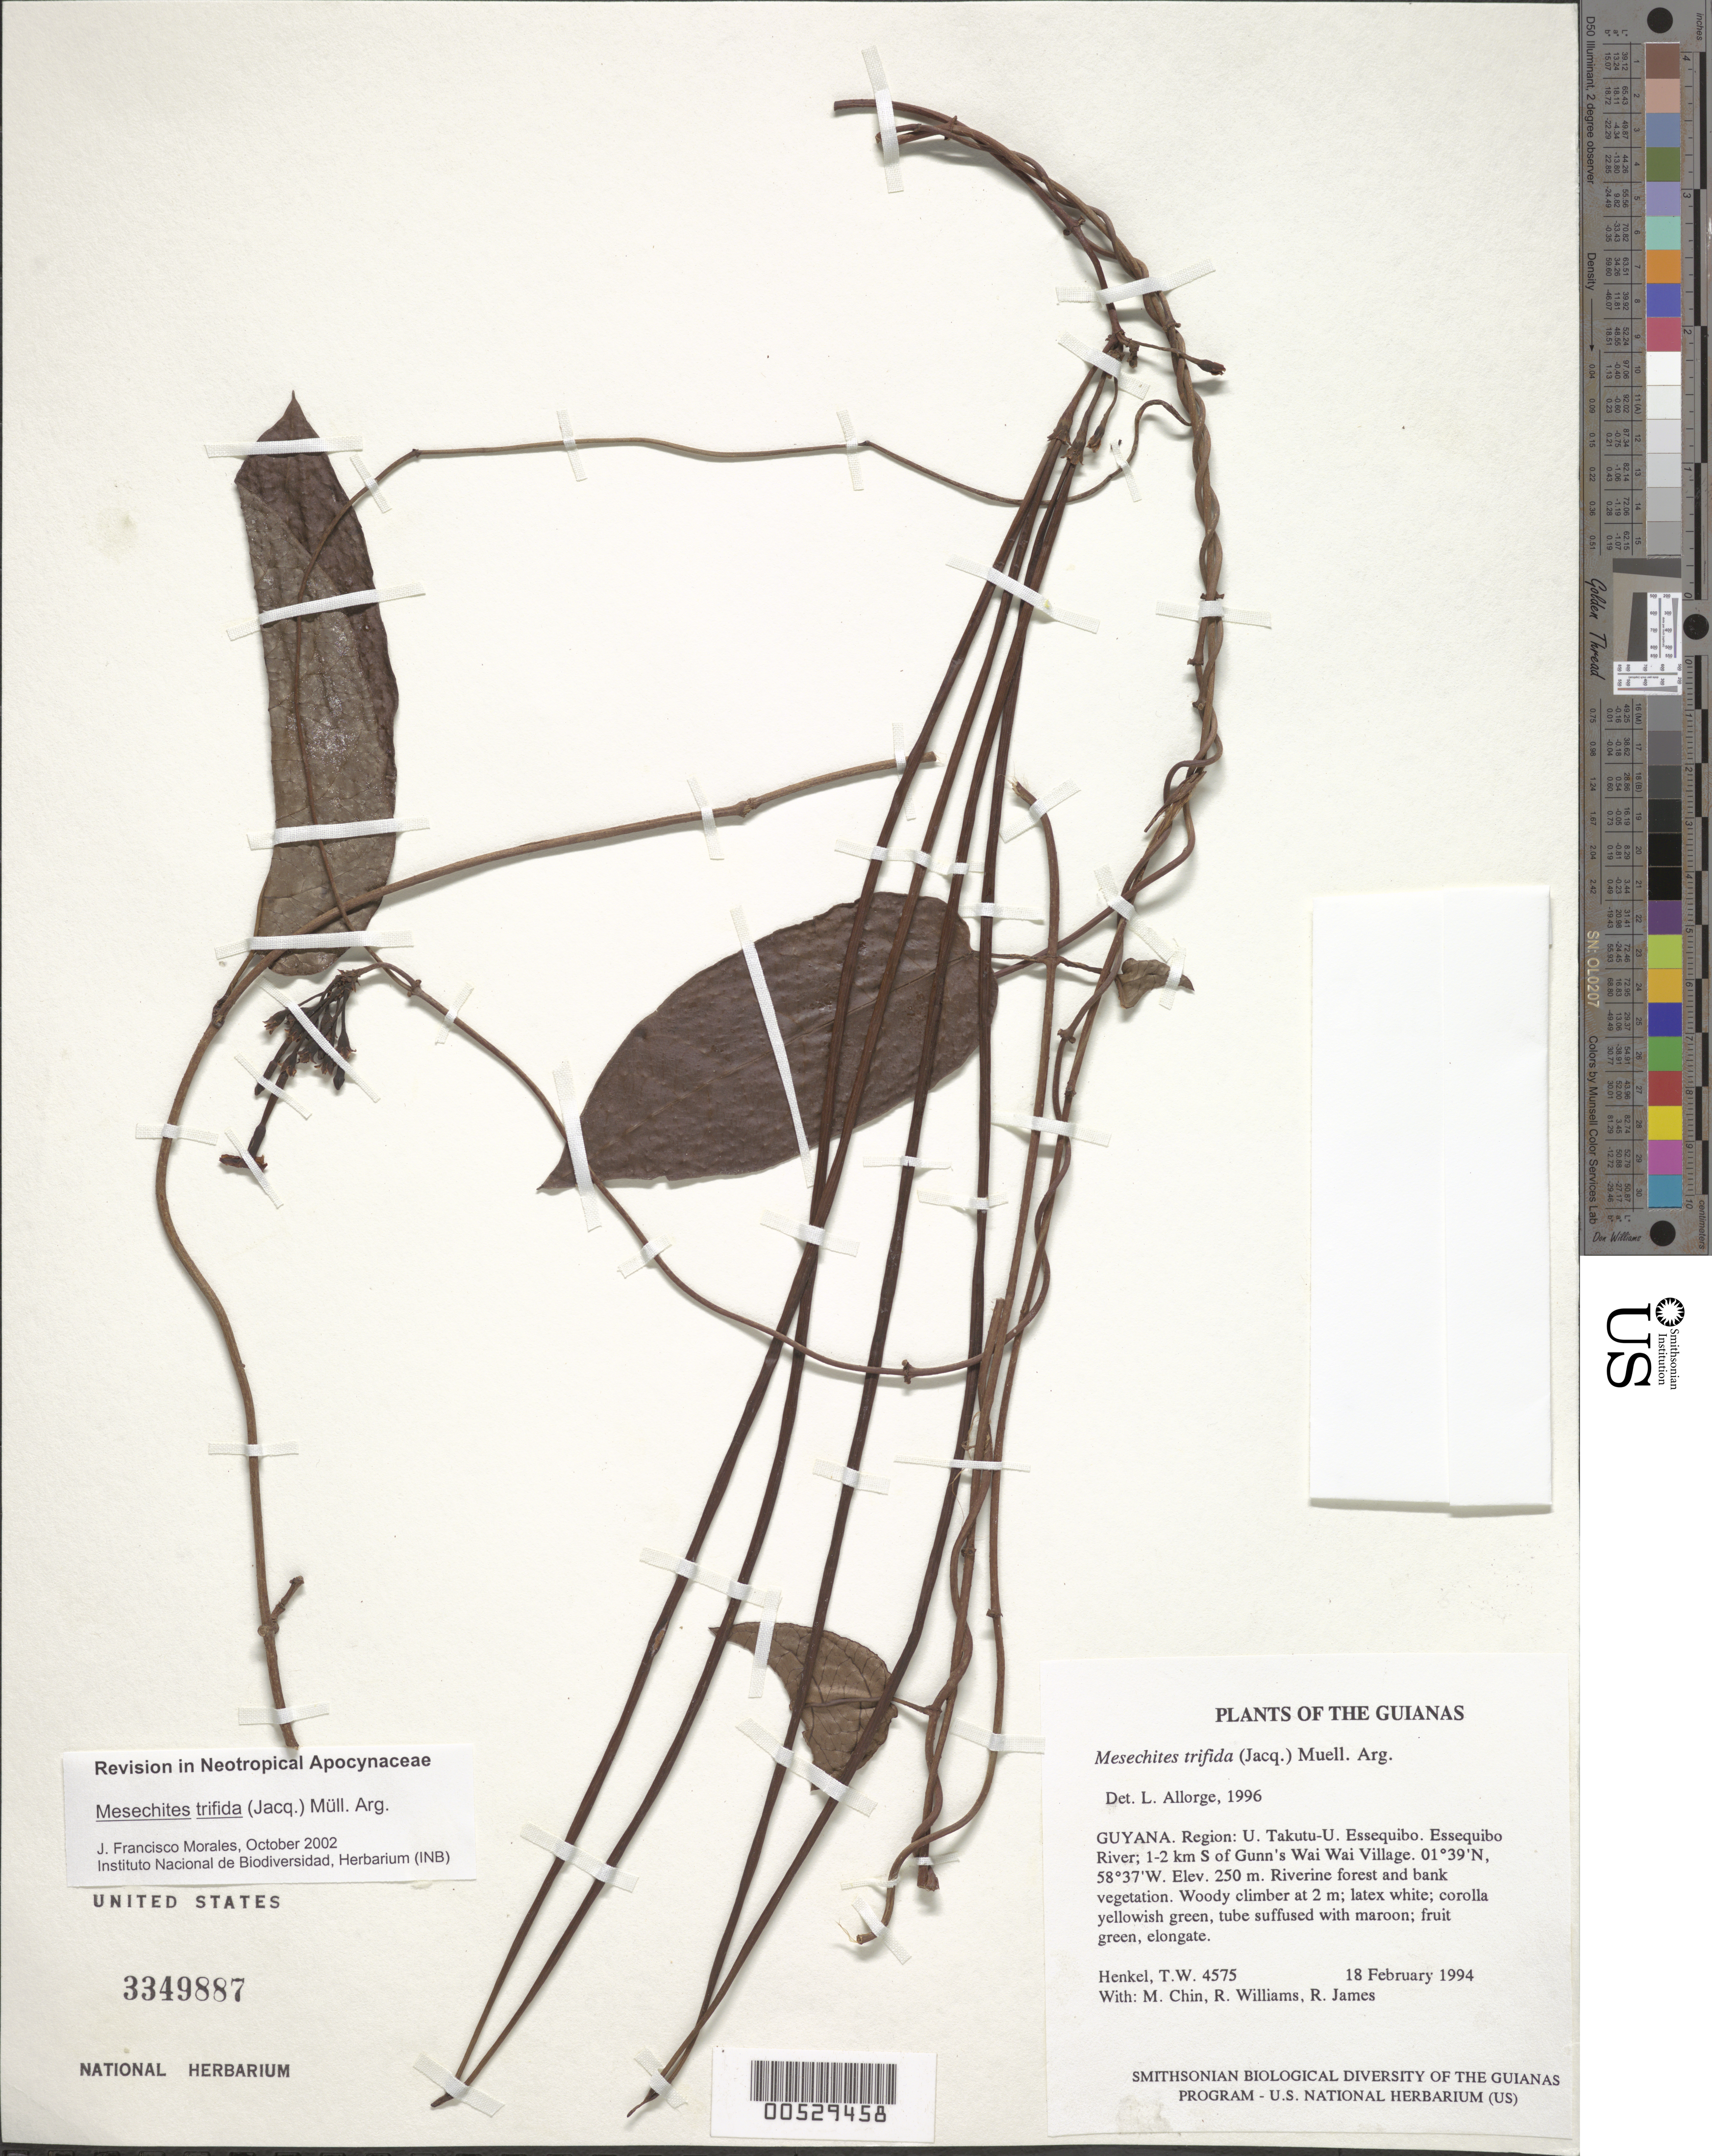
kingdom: Plantae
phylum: Tracheophyta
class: Magnoliopsida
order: Gentianales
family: Apocynaceae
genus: Mesechites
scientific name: Mesechites trifidus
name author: (Jacq.) Müll. Arg.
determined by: Morales, J. F.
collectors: T. Henkel, M. Chin, R. Williams & R. James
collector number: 4575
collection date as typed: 18 February 1994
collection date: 1994-02-18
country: Guyana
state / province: U. Takutu-U. Essequibo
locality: Essequibo River; 1-2 km S of Gunn's Wai Wai Village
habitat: Riverine forest and bank vegetation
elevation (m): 250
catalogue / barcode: US 3349887